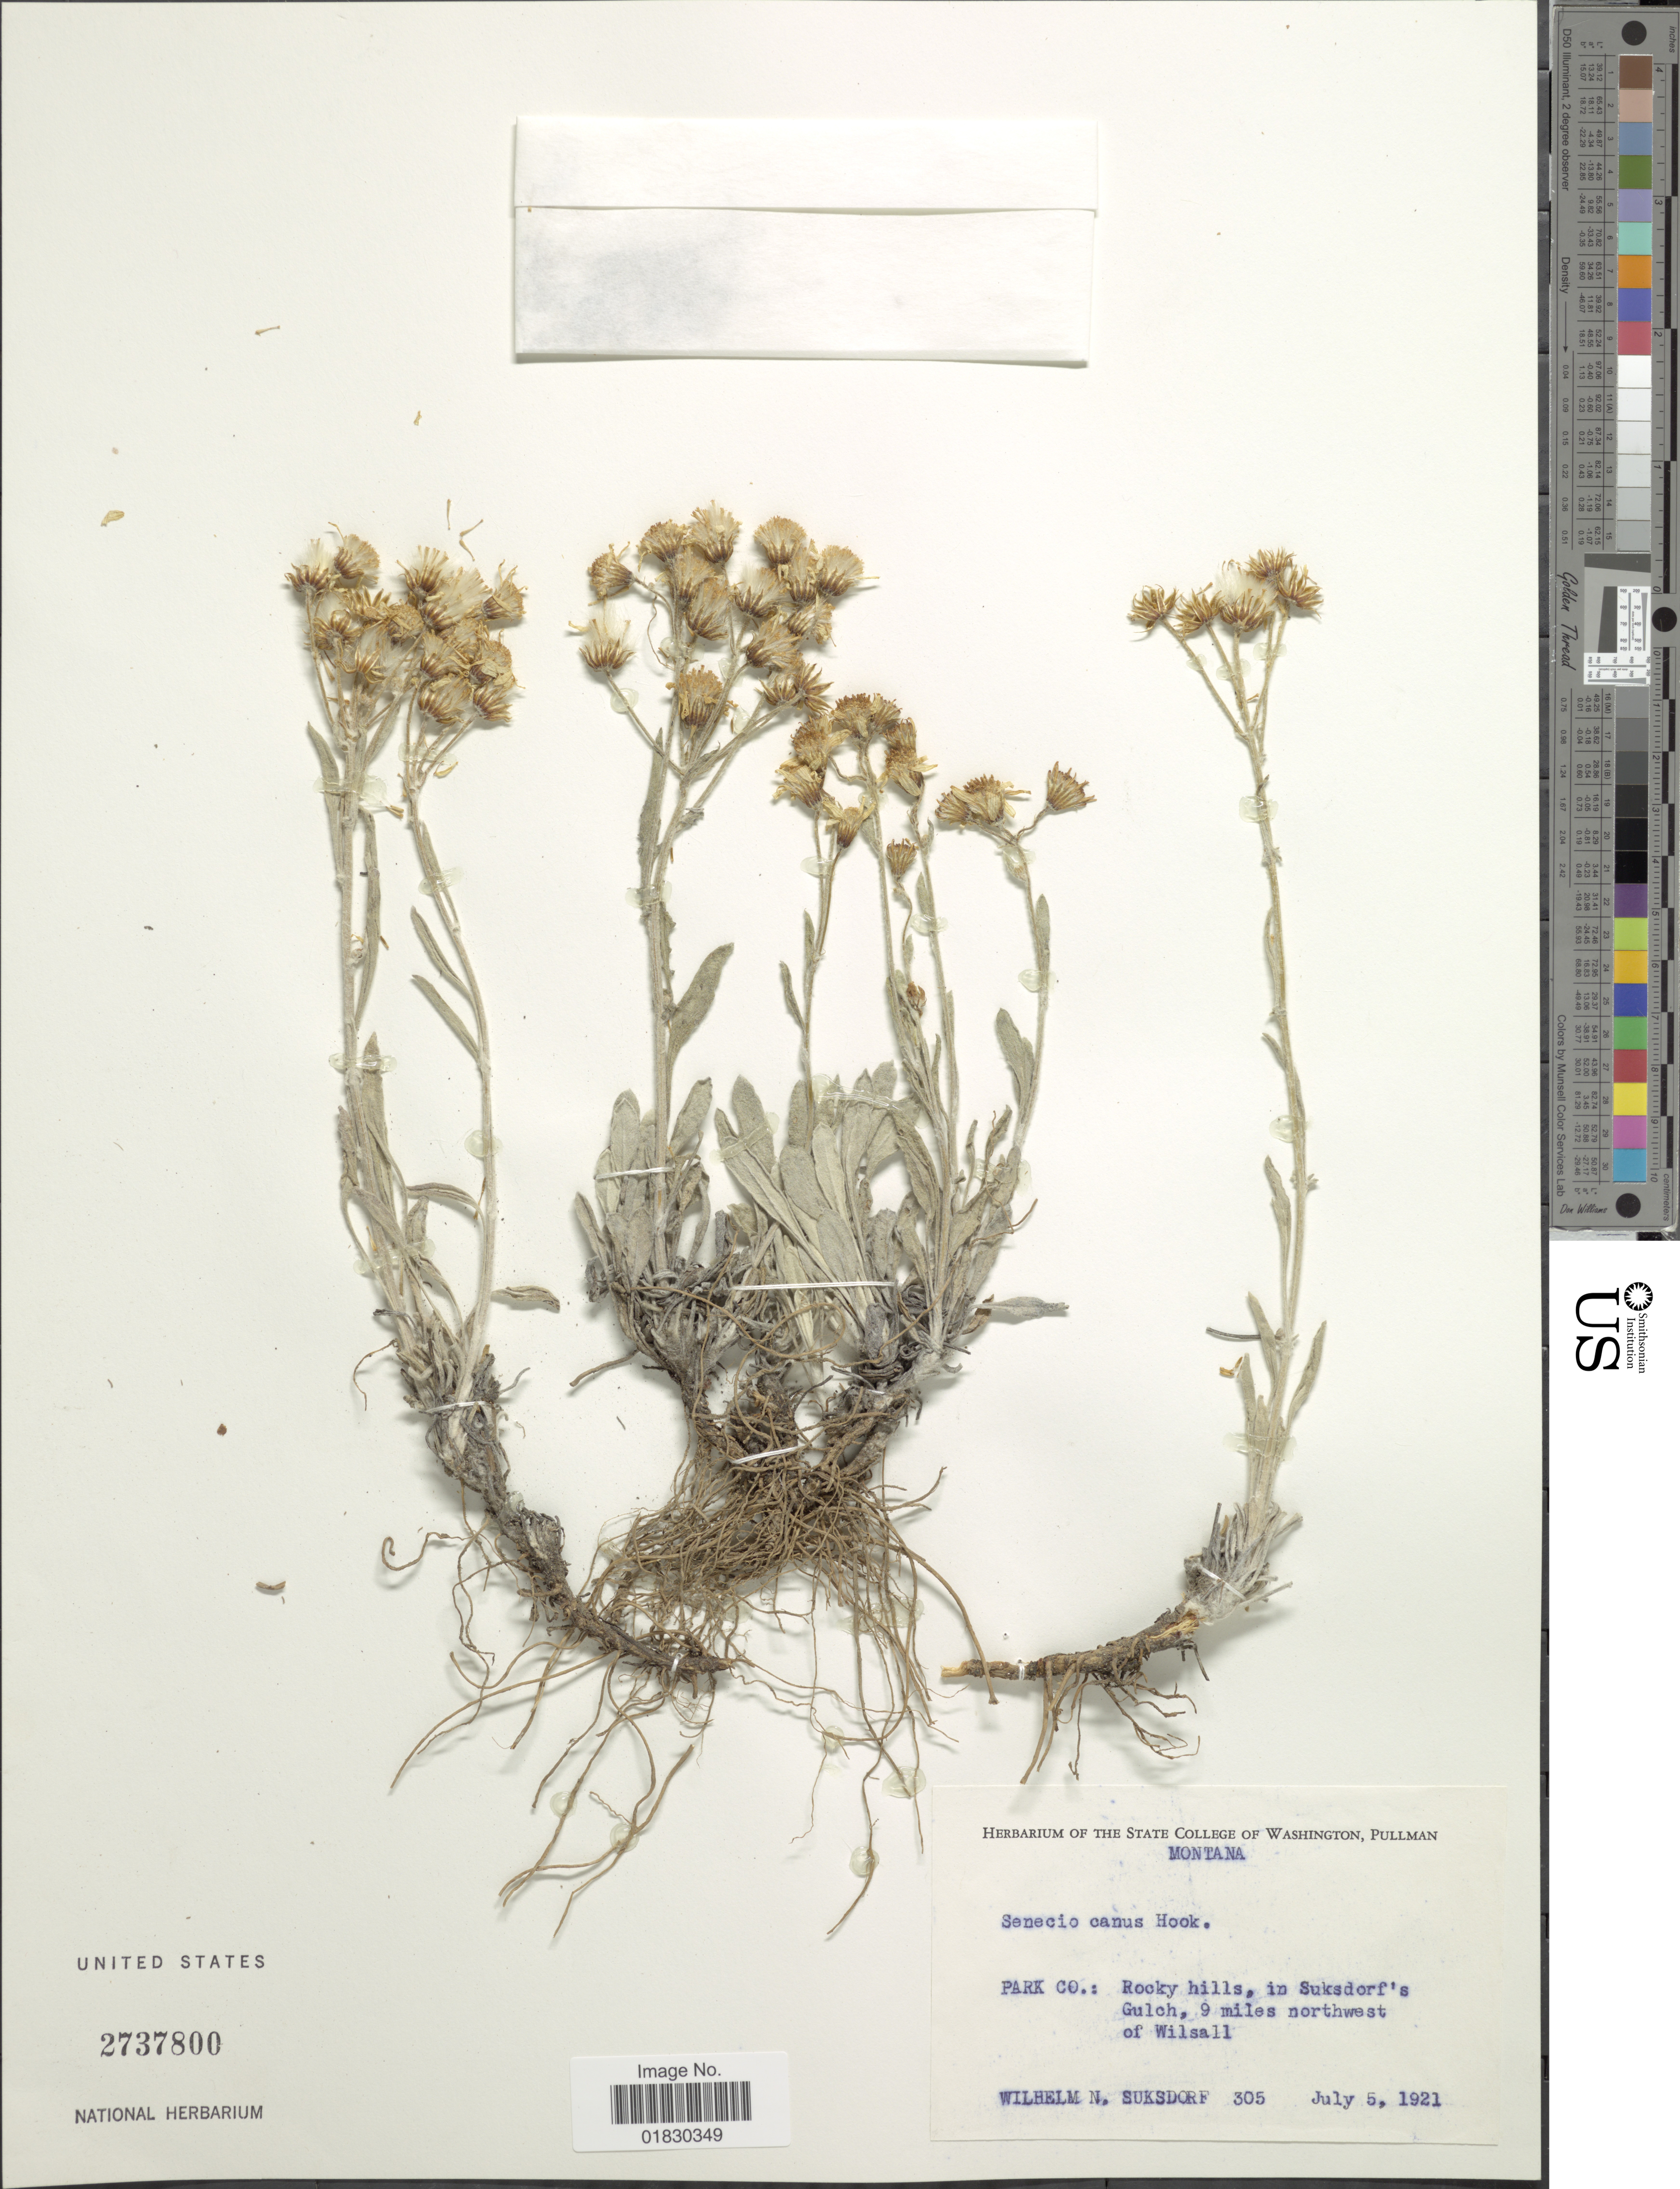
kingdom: Plantae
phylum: Tracheophyta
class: Magnoliopsida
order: Asterales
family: Asteraceae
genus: Packera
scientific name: Packera cana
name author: (Hook.) W.A. Weber & Á. Löve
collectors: W. N. Suksdorf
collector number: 305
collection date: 1921-07-05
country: United States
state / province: Montana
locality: Park Co.: Rocky Hills, in Suksdorf's Gulch, 9 miles northwest of Wilsall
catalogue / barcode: US 2737800